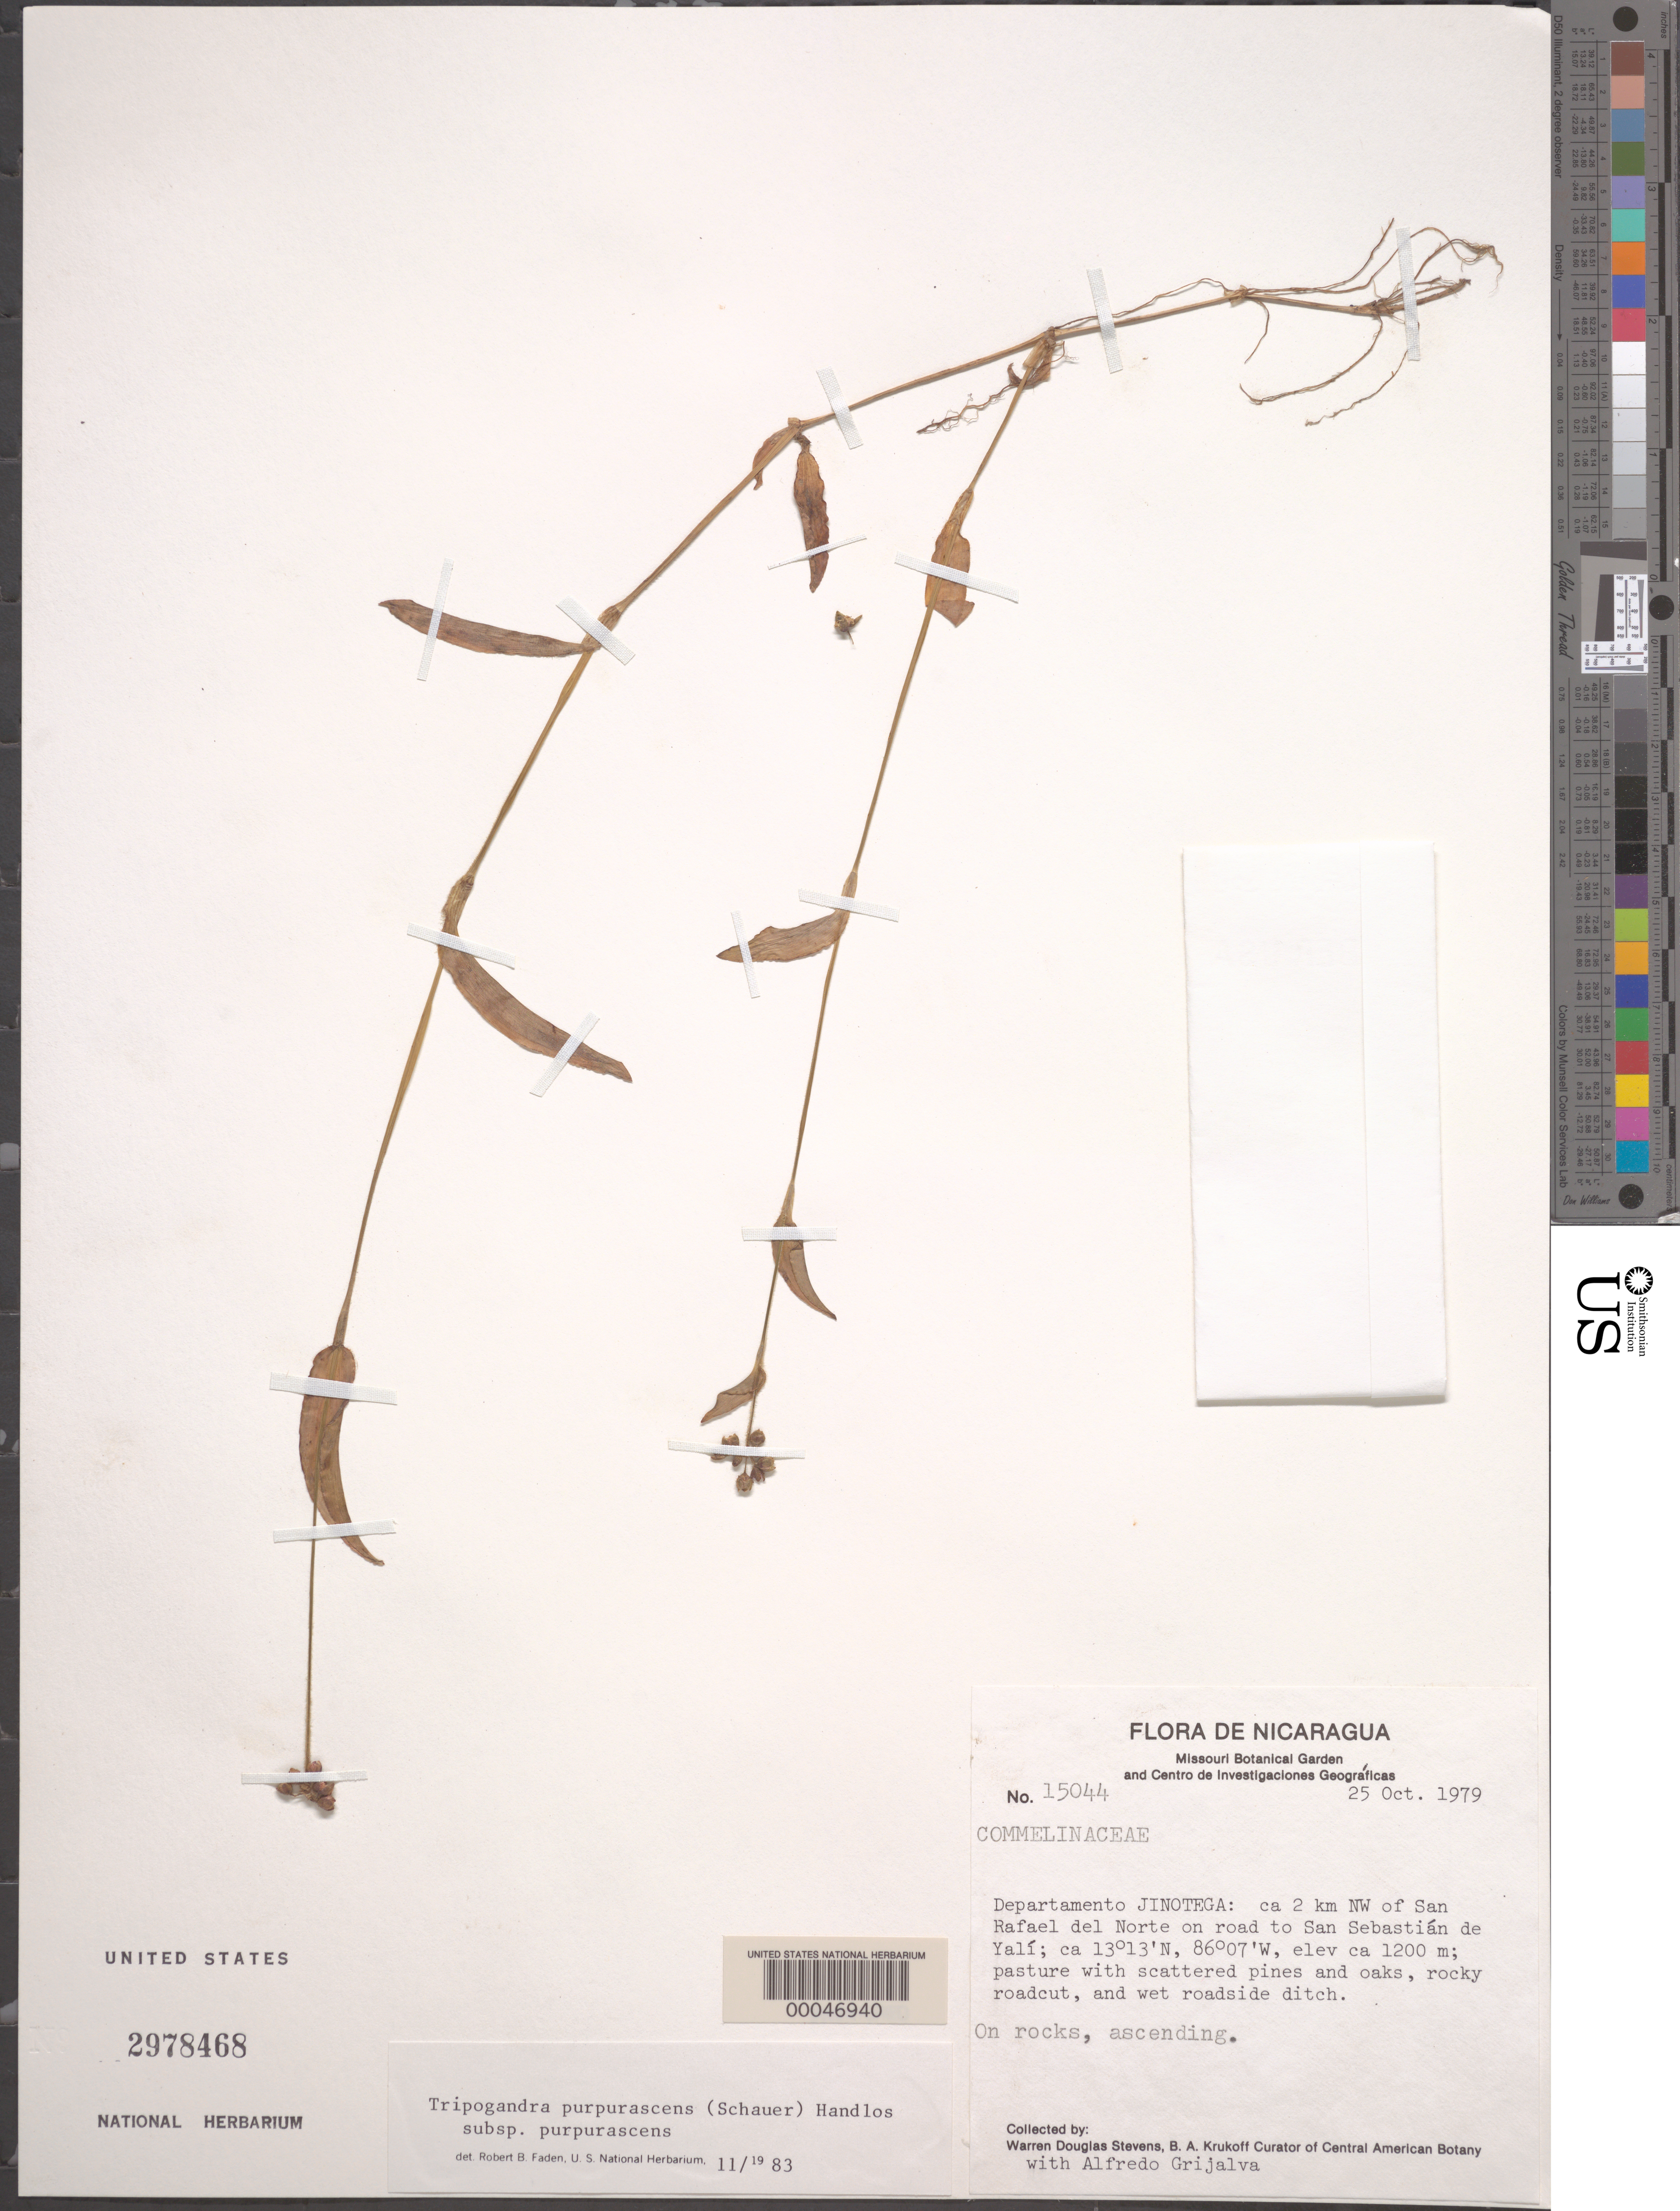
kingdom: Plantae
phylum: Tracheophyta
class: Liliopsida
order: Commelinales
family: Commelinaceae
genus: Tripogandra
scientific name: Tripogandra purpurascens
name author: (S. Schauer) Handlos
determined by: Faden, Robert B., (US), Smithsonian Institution - National Museum of Natural History (UNITED STATES)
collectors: W. D. Stevens & A. Grijalva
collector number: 15044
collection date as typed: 25 Oct 1979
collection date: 1979-10-25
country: Nicaragua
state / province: Jinotega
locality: Nw of san rafael del norte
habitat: Rocks in pasture and wet roadside ditch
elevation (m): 1200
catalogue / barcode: US 2978468